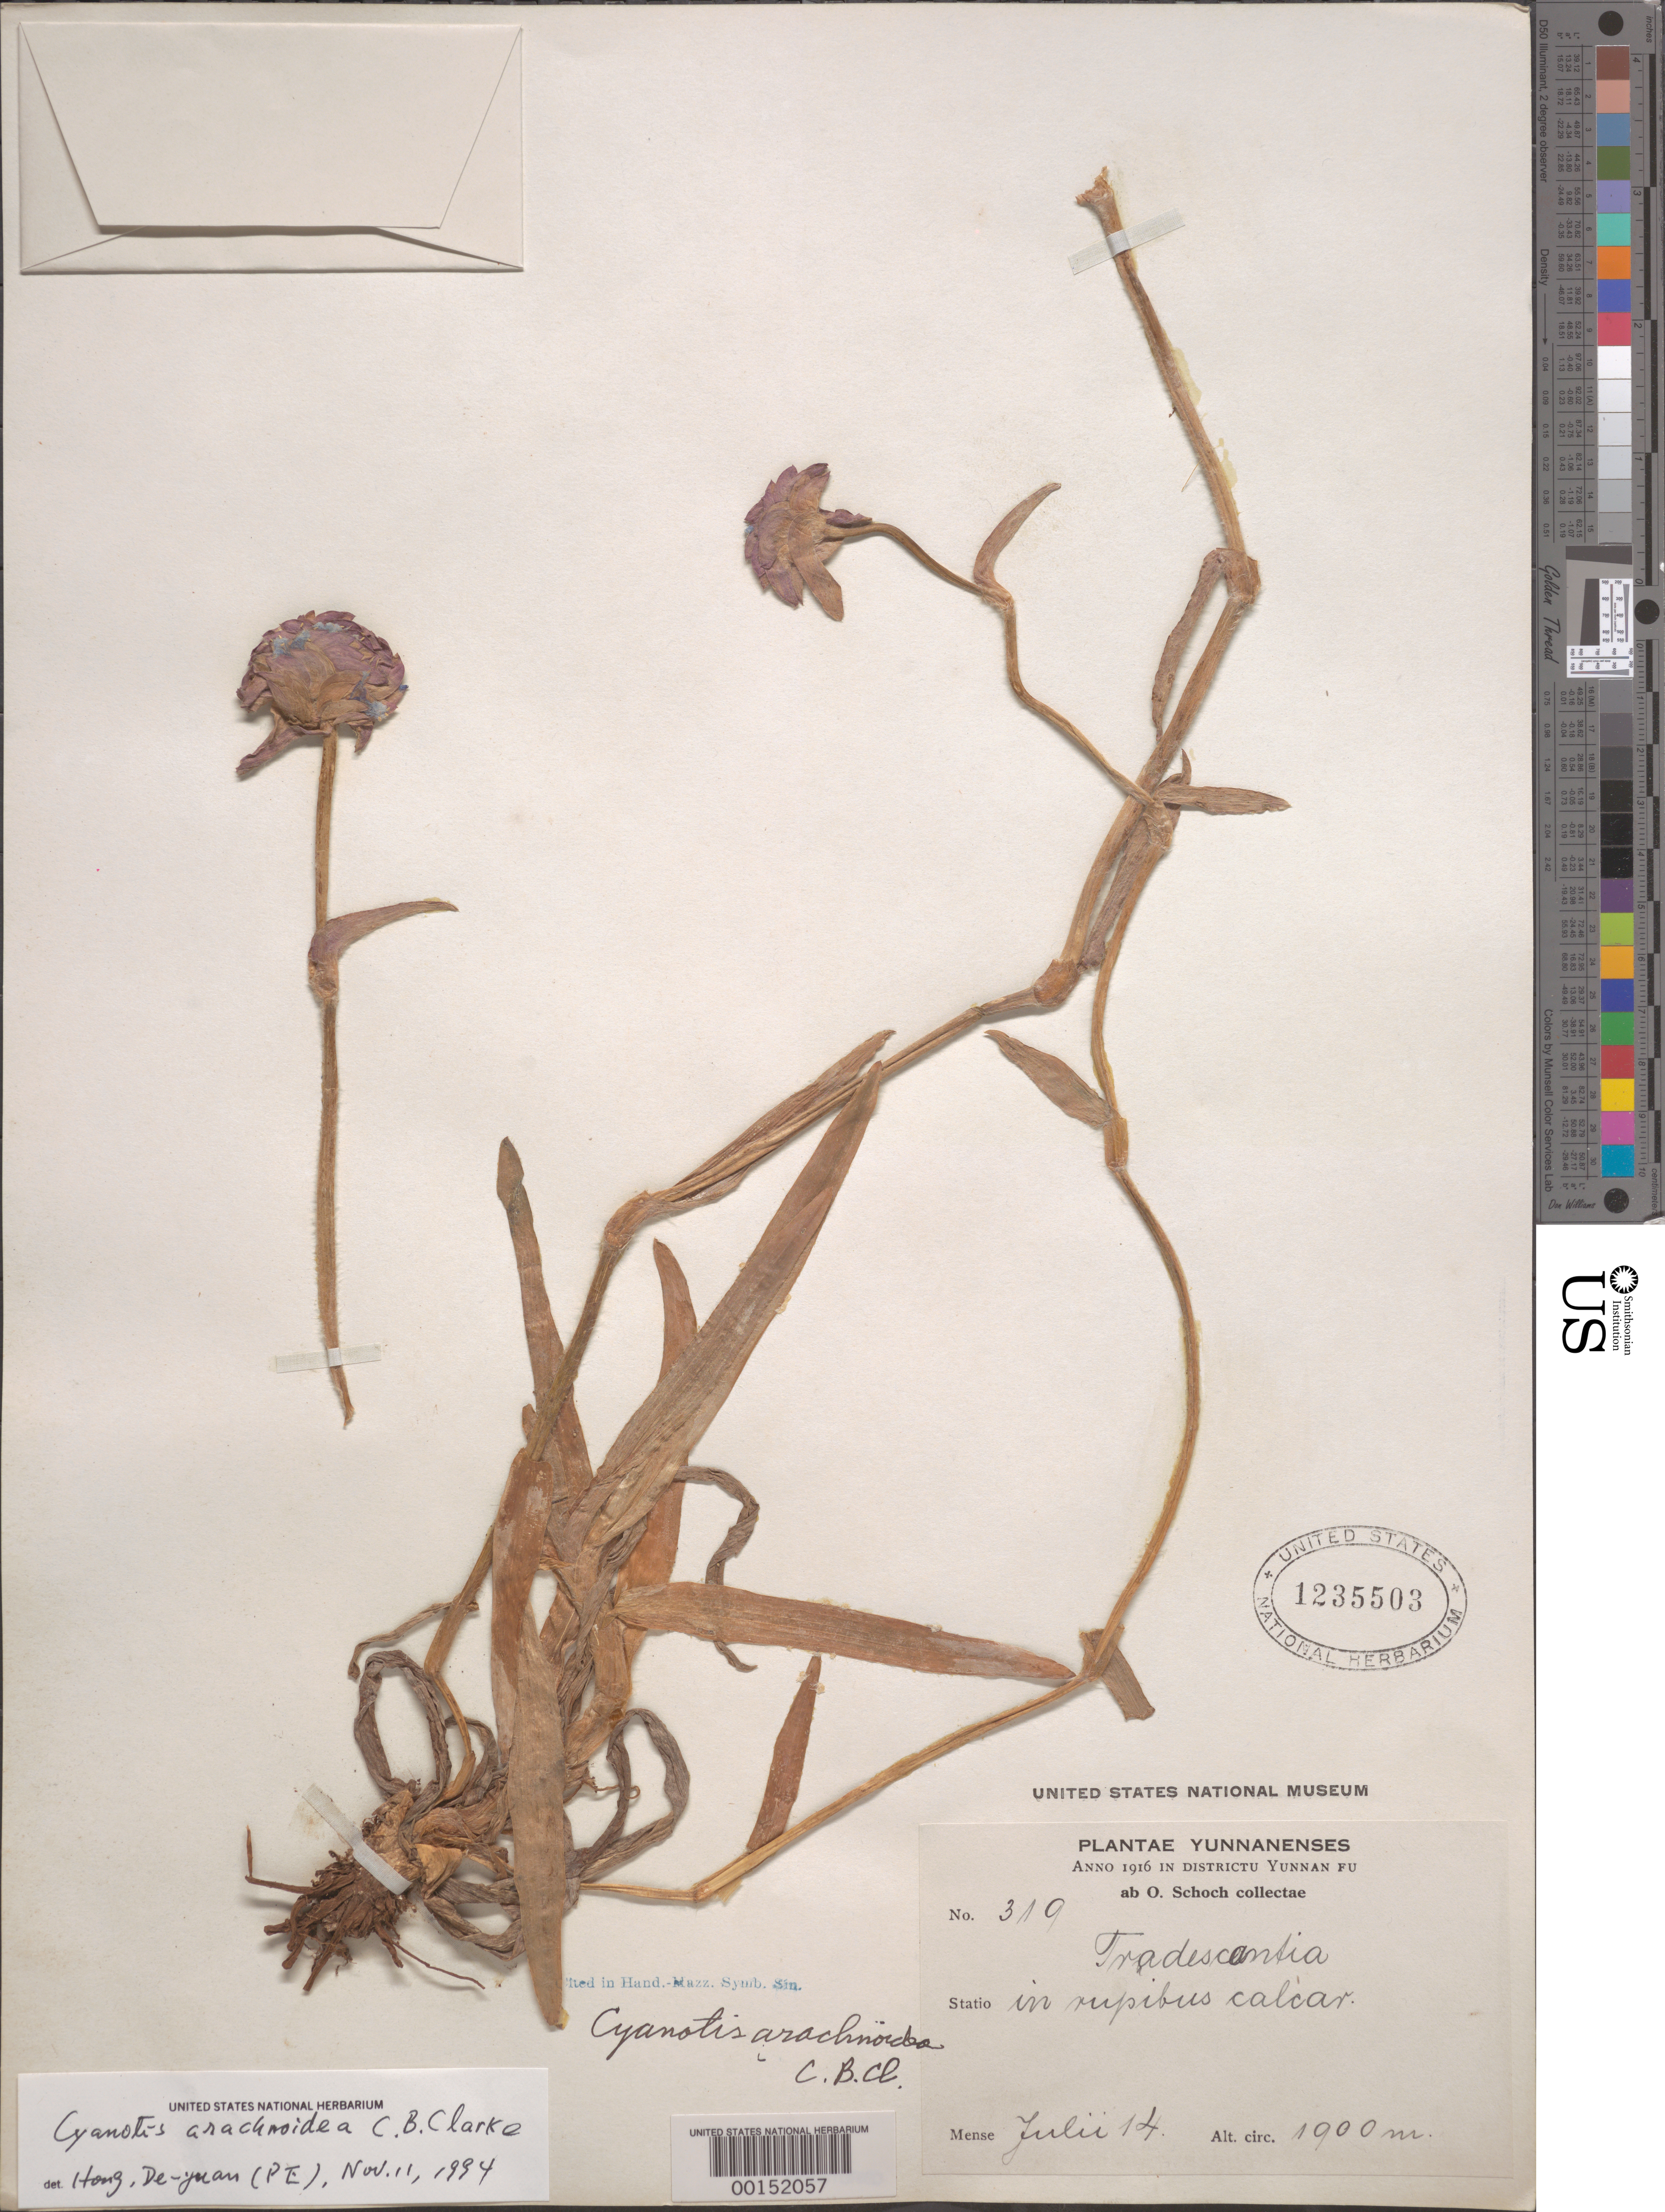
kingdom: Plantae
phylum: Tracheophyta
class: Liliopsida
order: Commelinales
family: Commelinaceae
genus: Cyanotis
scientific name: Cyanotis arachnoidea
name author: C.B. Clarke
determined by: Hong, D. Y.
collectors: O. Schoch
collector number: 319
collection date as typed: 04 Jul 1916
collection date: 1916-07-04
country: China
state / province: Yunnan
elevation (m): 1900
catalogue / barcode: US 1235503